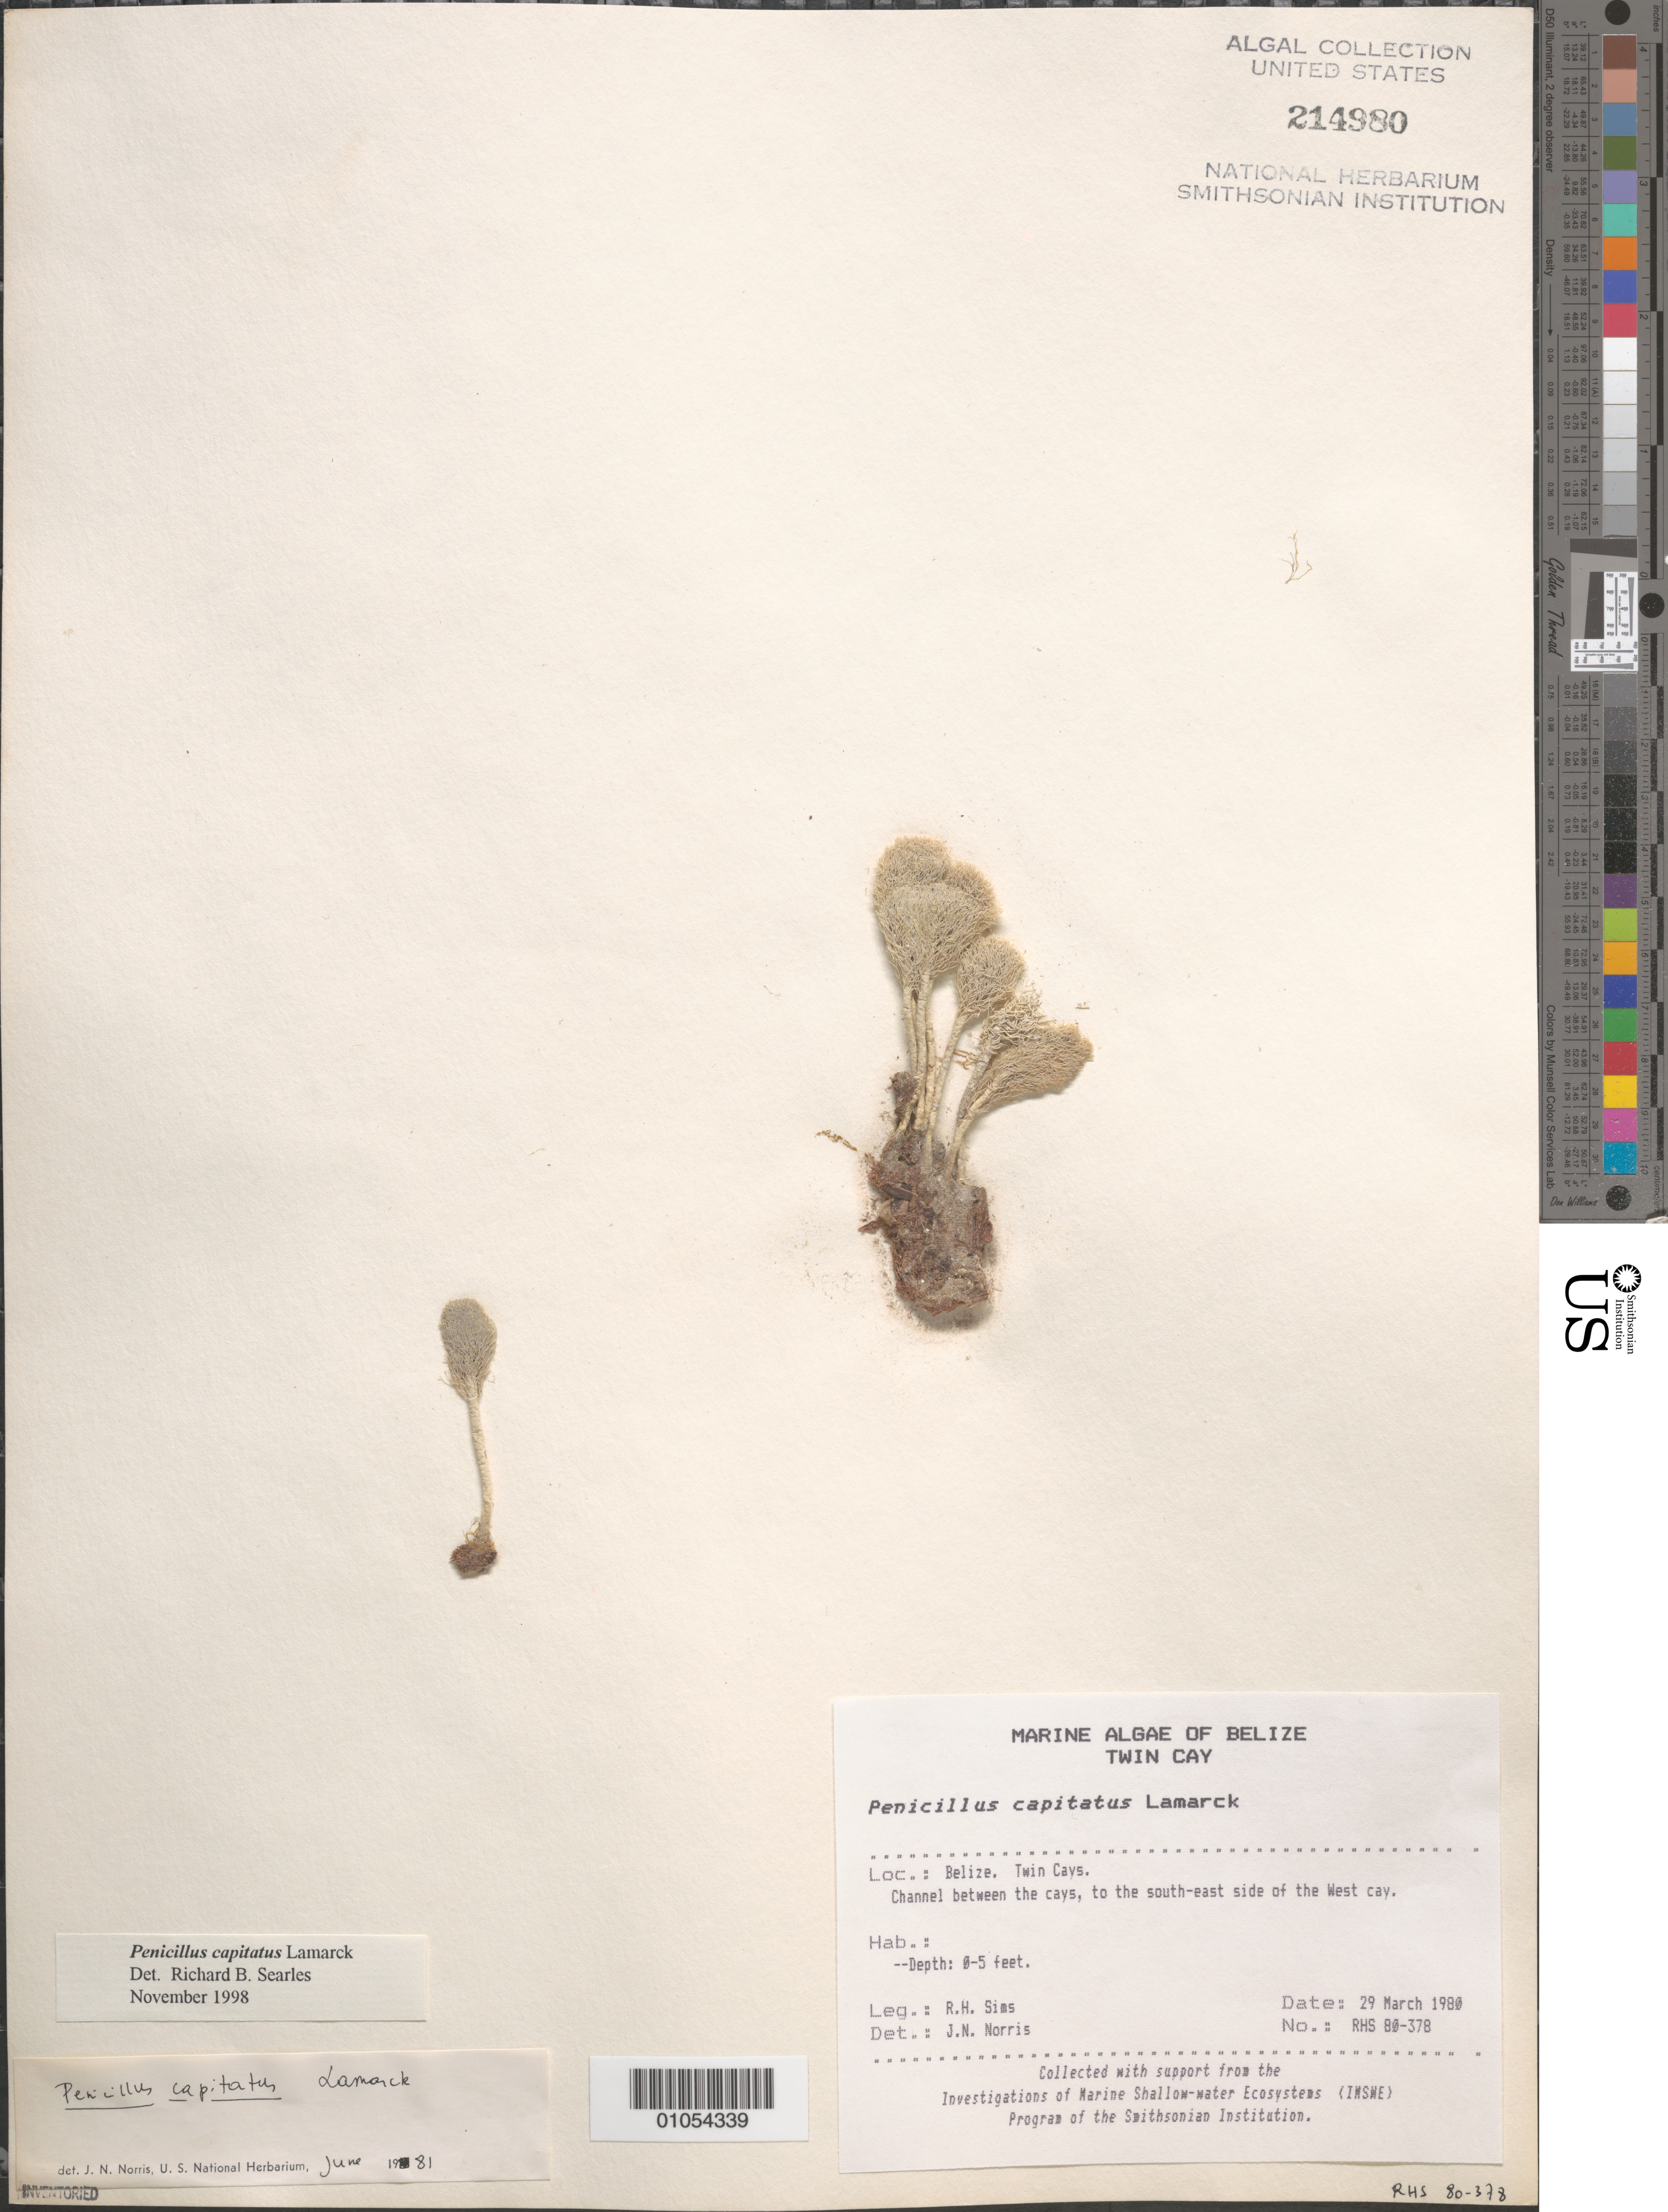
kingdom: Plantae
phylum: Chlorophyta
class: Ulvophyceae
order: Bryopsidales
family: Udoteaceae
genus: Penicillus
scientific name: Penicillus capitatus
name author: Lam.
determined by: Searles, R. B.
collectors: R. H. Sims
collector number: RHS 80-378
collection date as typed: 29 Mar 1980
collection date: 1980-03-29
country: Belize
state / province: Stann Creek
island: West Cay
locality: Channel between the Twin Cays, to the southeast side of the West Cay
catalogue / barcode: US 214980